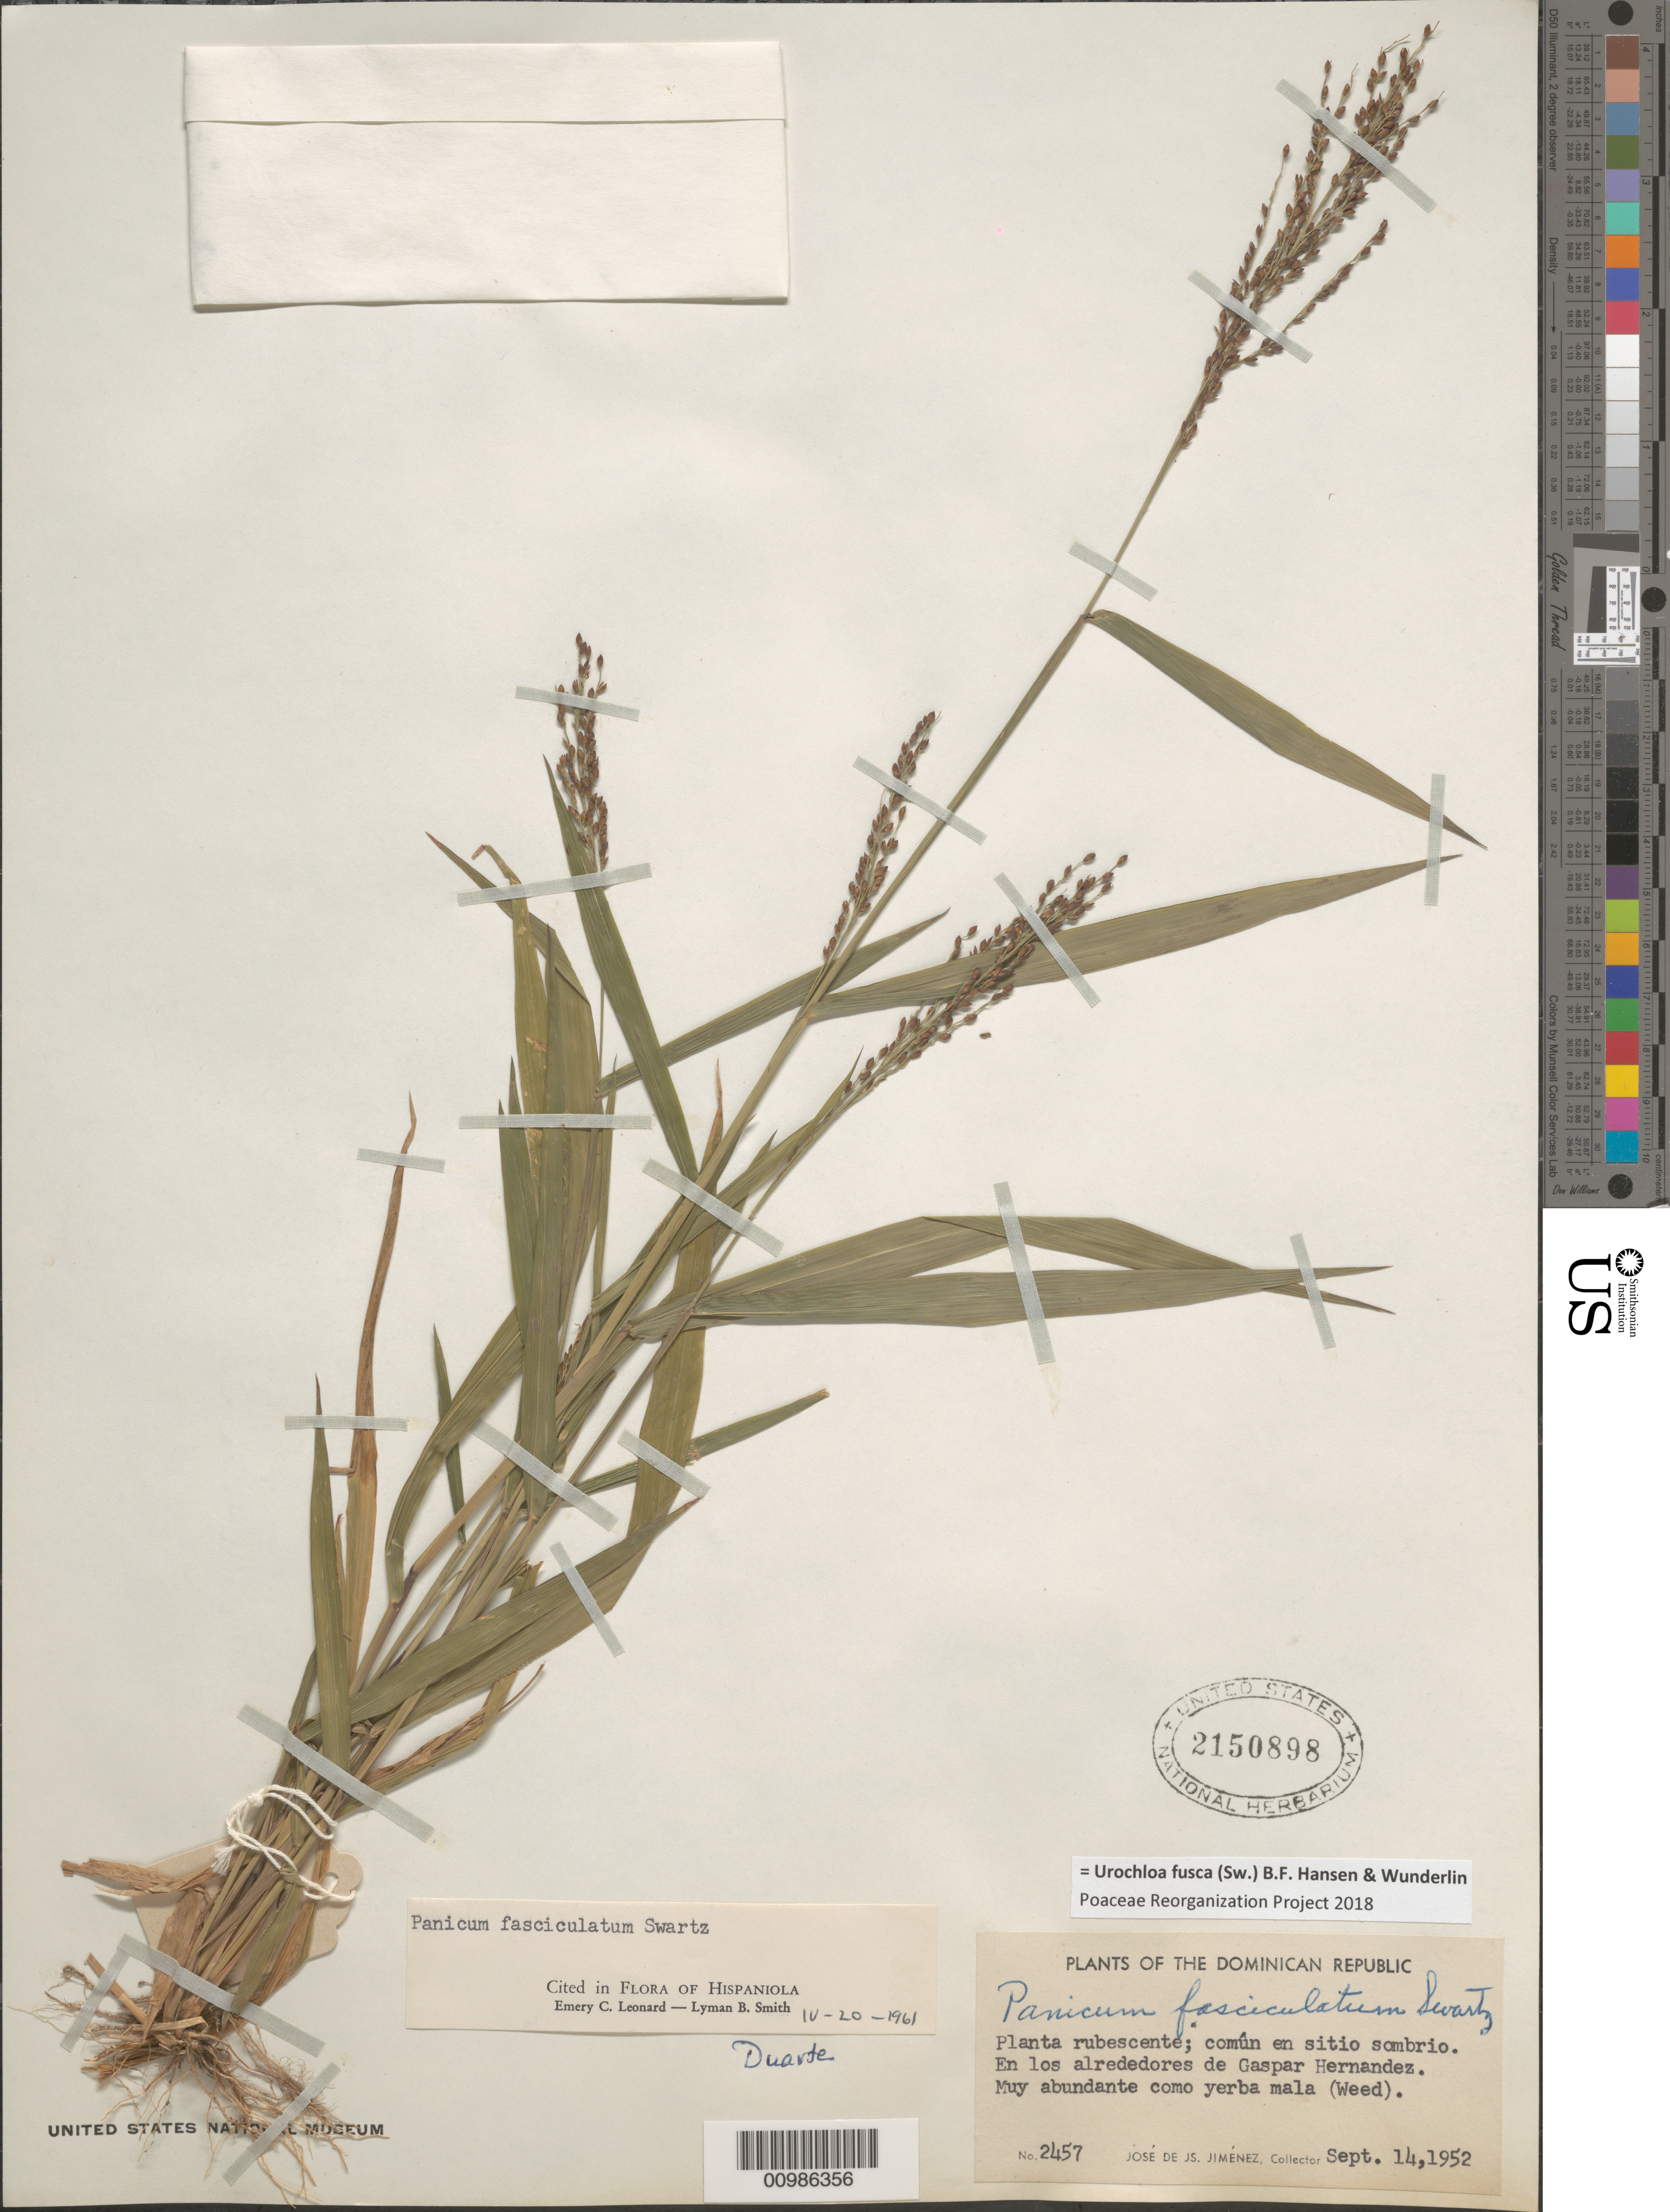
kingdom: Plantae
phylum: Tracheophyta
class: Liliopsida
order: Poales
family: Poaceae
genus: Brachiaria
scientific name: Brachiaria fasciculata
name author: (Sw.) Parodi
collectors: J. J. Jiménez Almonte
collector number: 2457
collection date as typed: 14 Sep 1952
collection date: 1952-09-14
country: Dominican Republic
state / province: El Seibo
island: Hispaniola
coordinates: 0 N, 0 E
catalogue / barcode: US 2150898